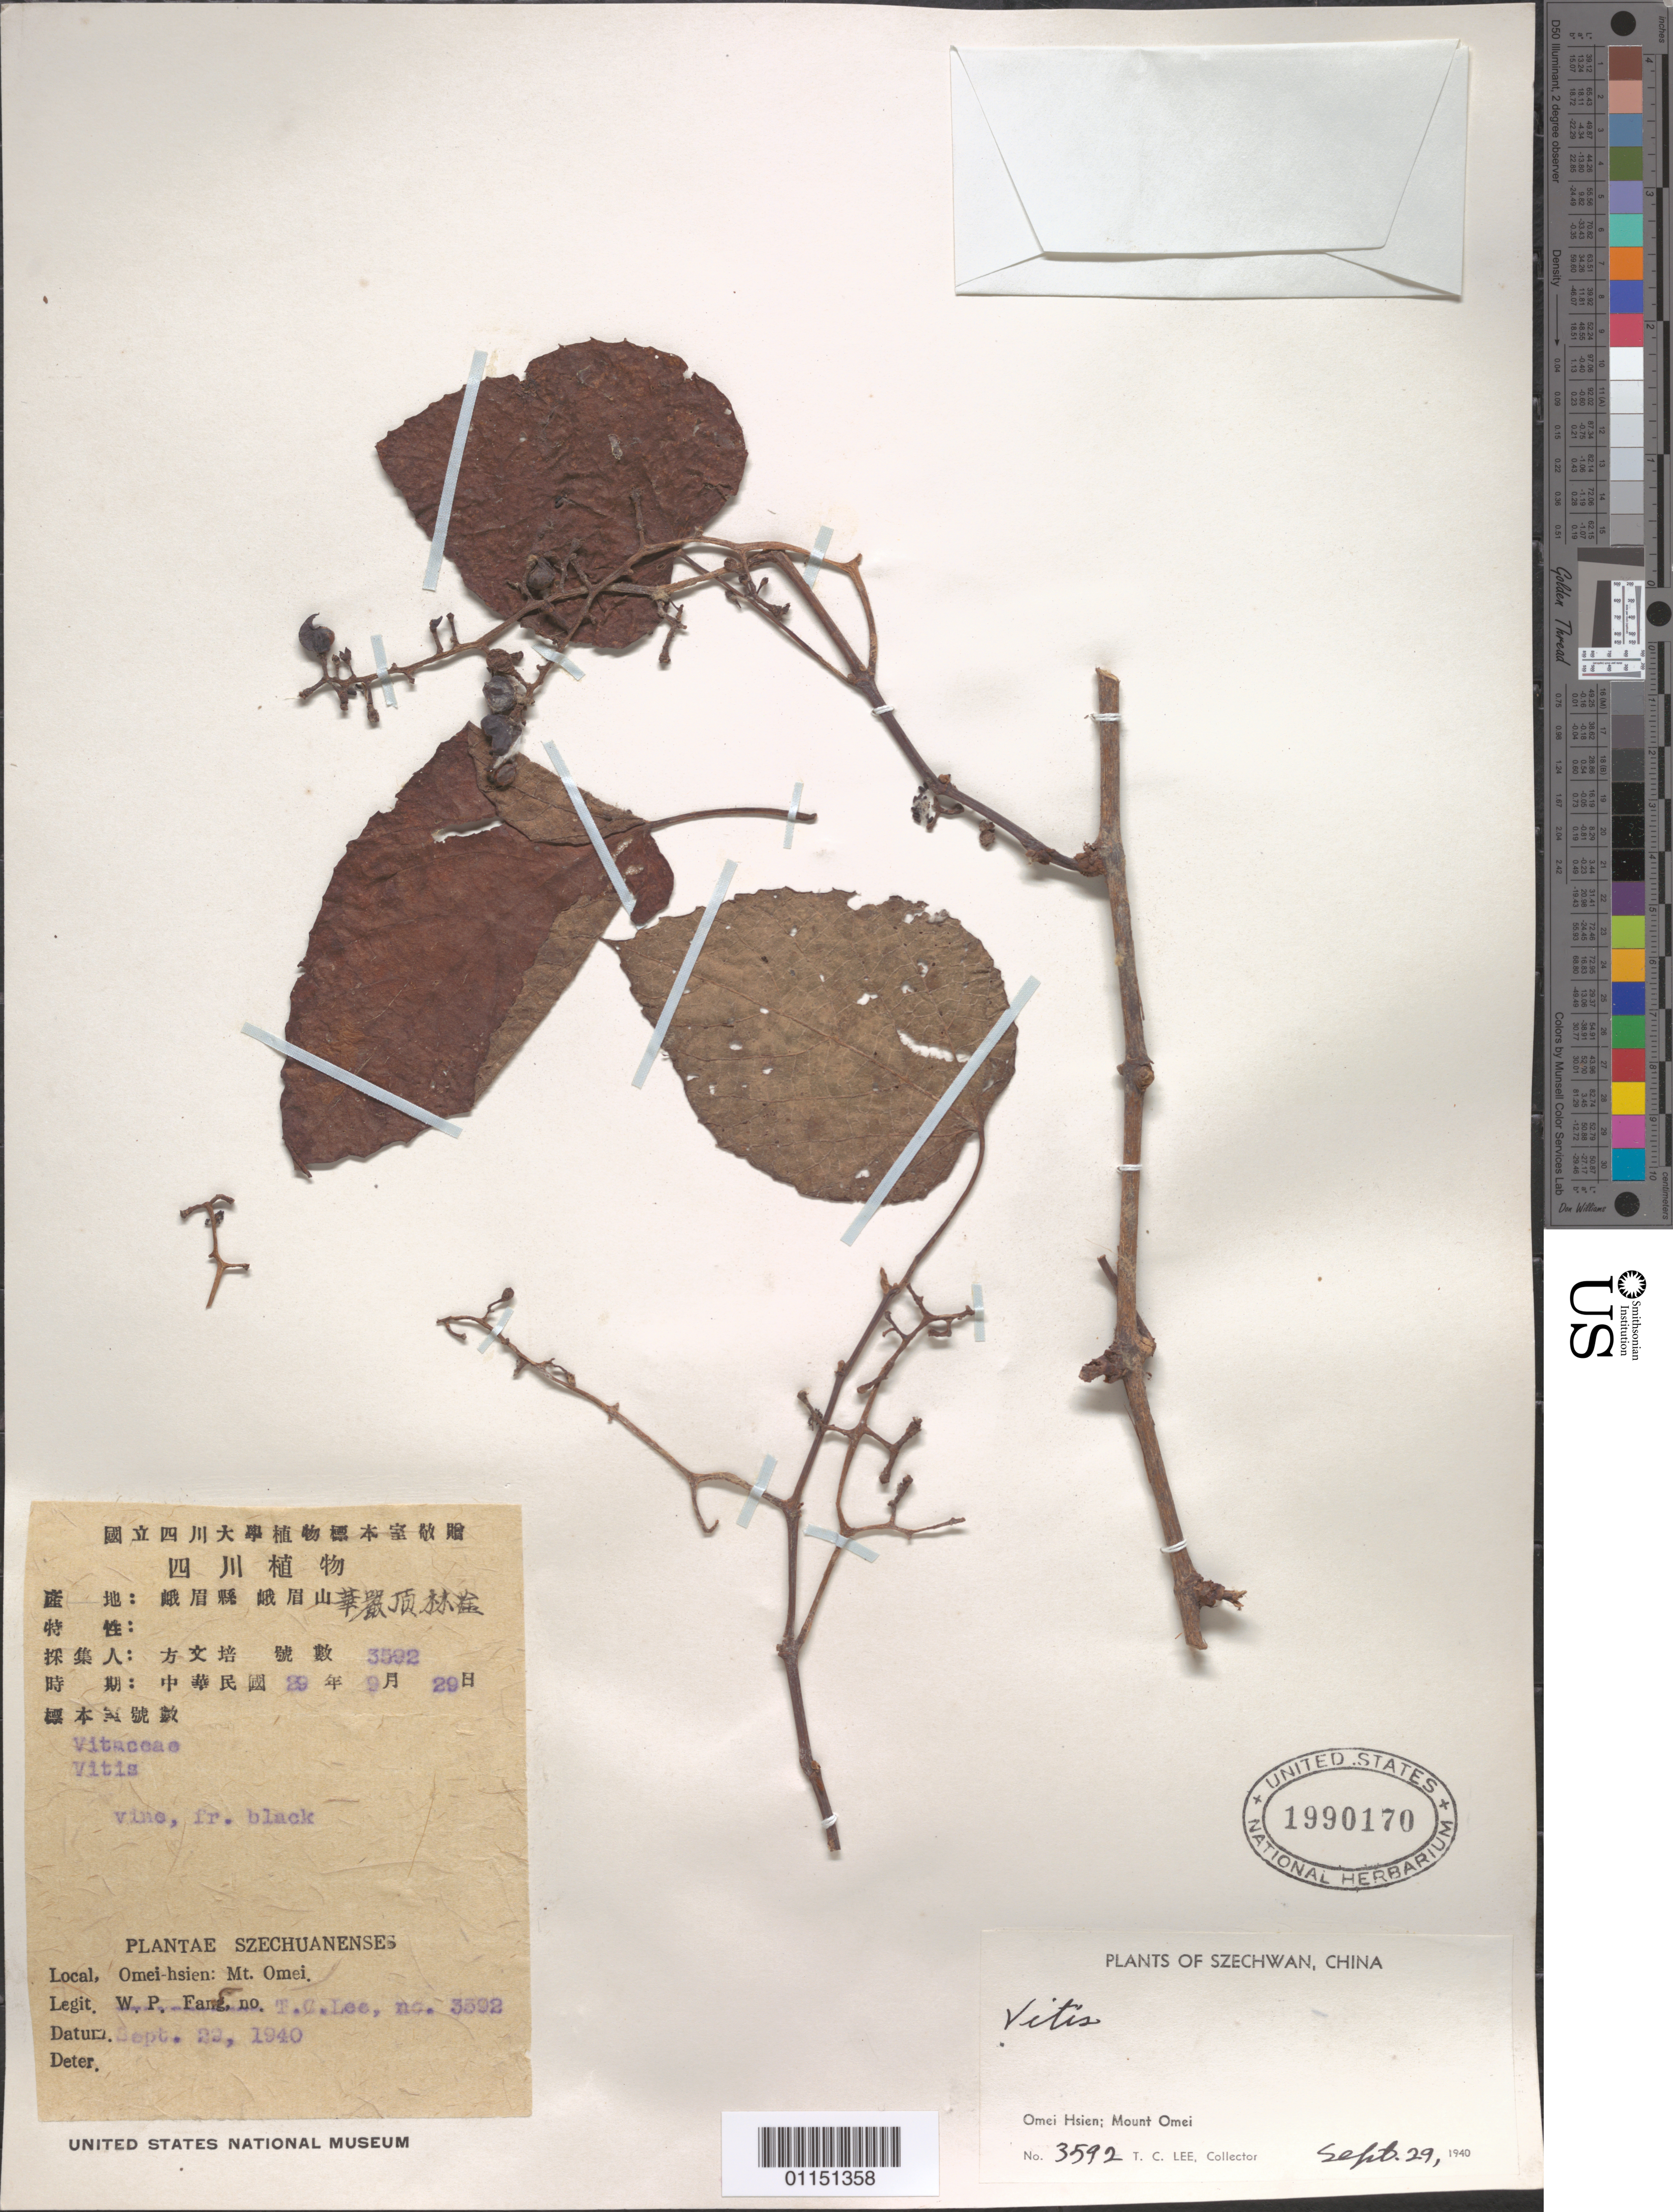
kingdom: Plantae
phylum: Tracheophyta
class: Magnoliopsida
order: Vitales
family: Vitaceae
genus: Vitis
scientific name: Vitis sp.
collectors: T. Lee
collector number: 3592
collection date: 1940-09-29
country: China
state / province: Sichuan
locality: Omei Hsien; Mt Omei.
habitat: Vine.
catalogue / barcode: US 1990170